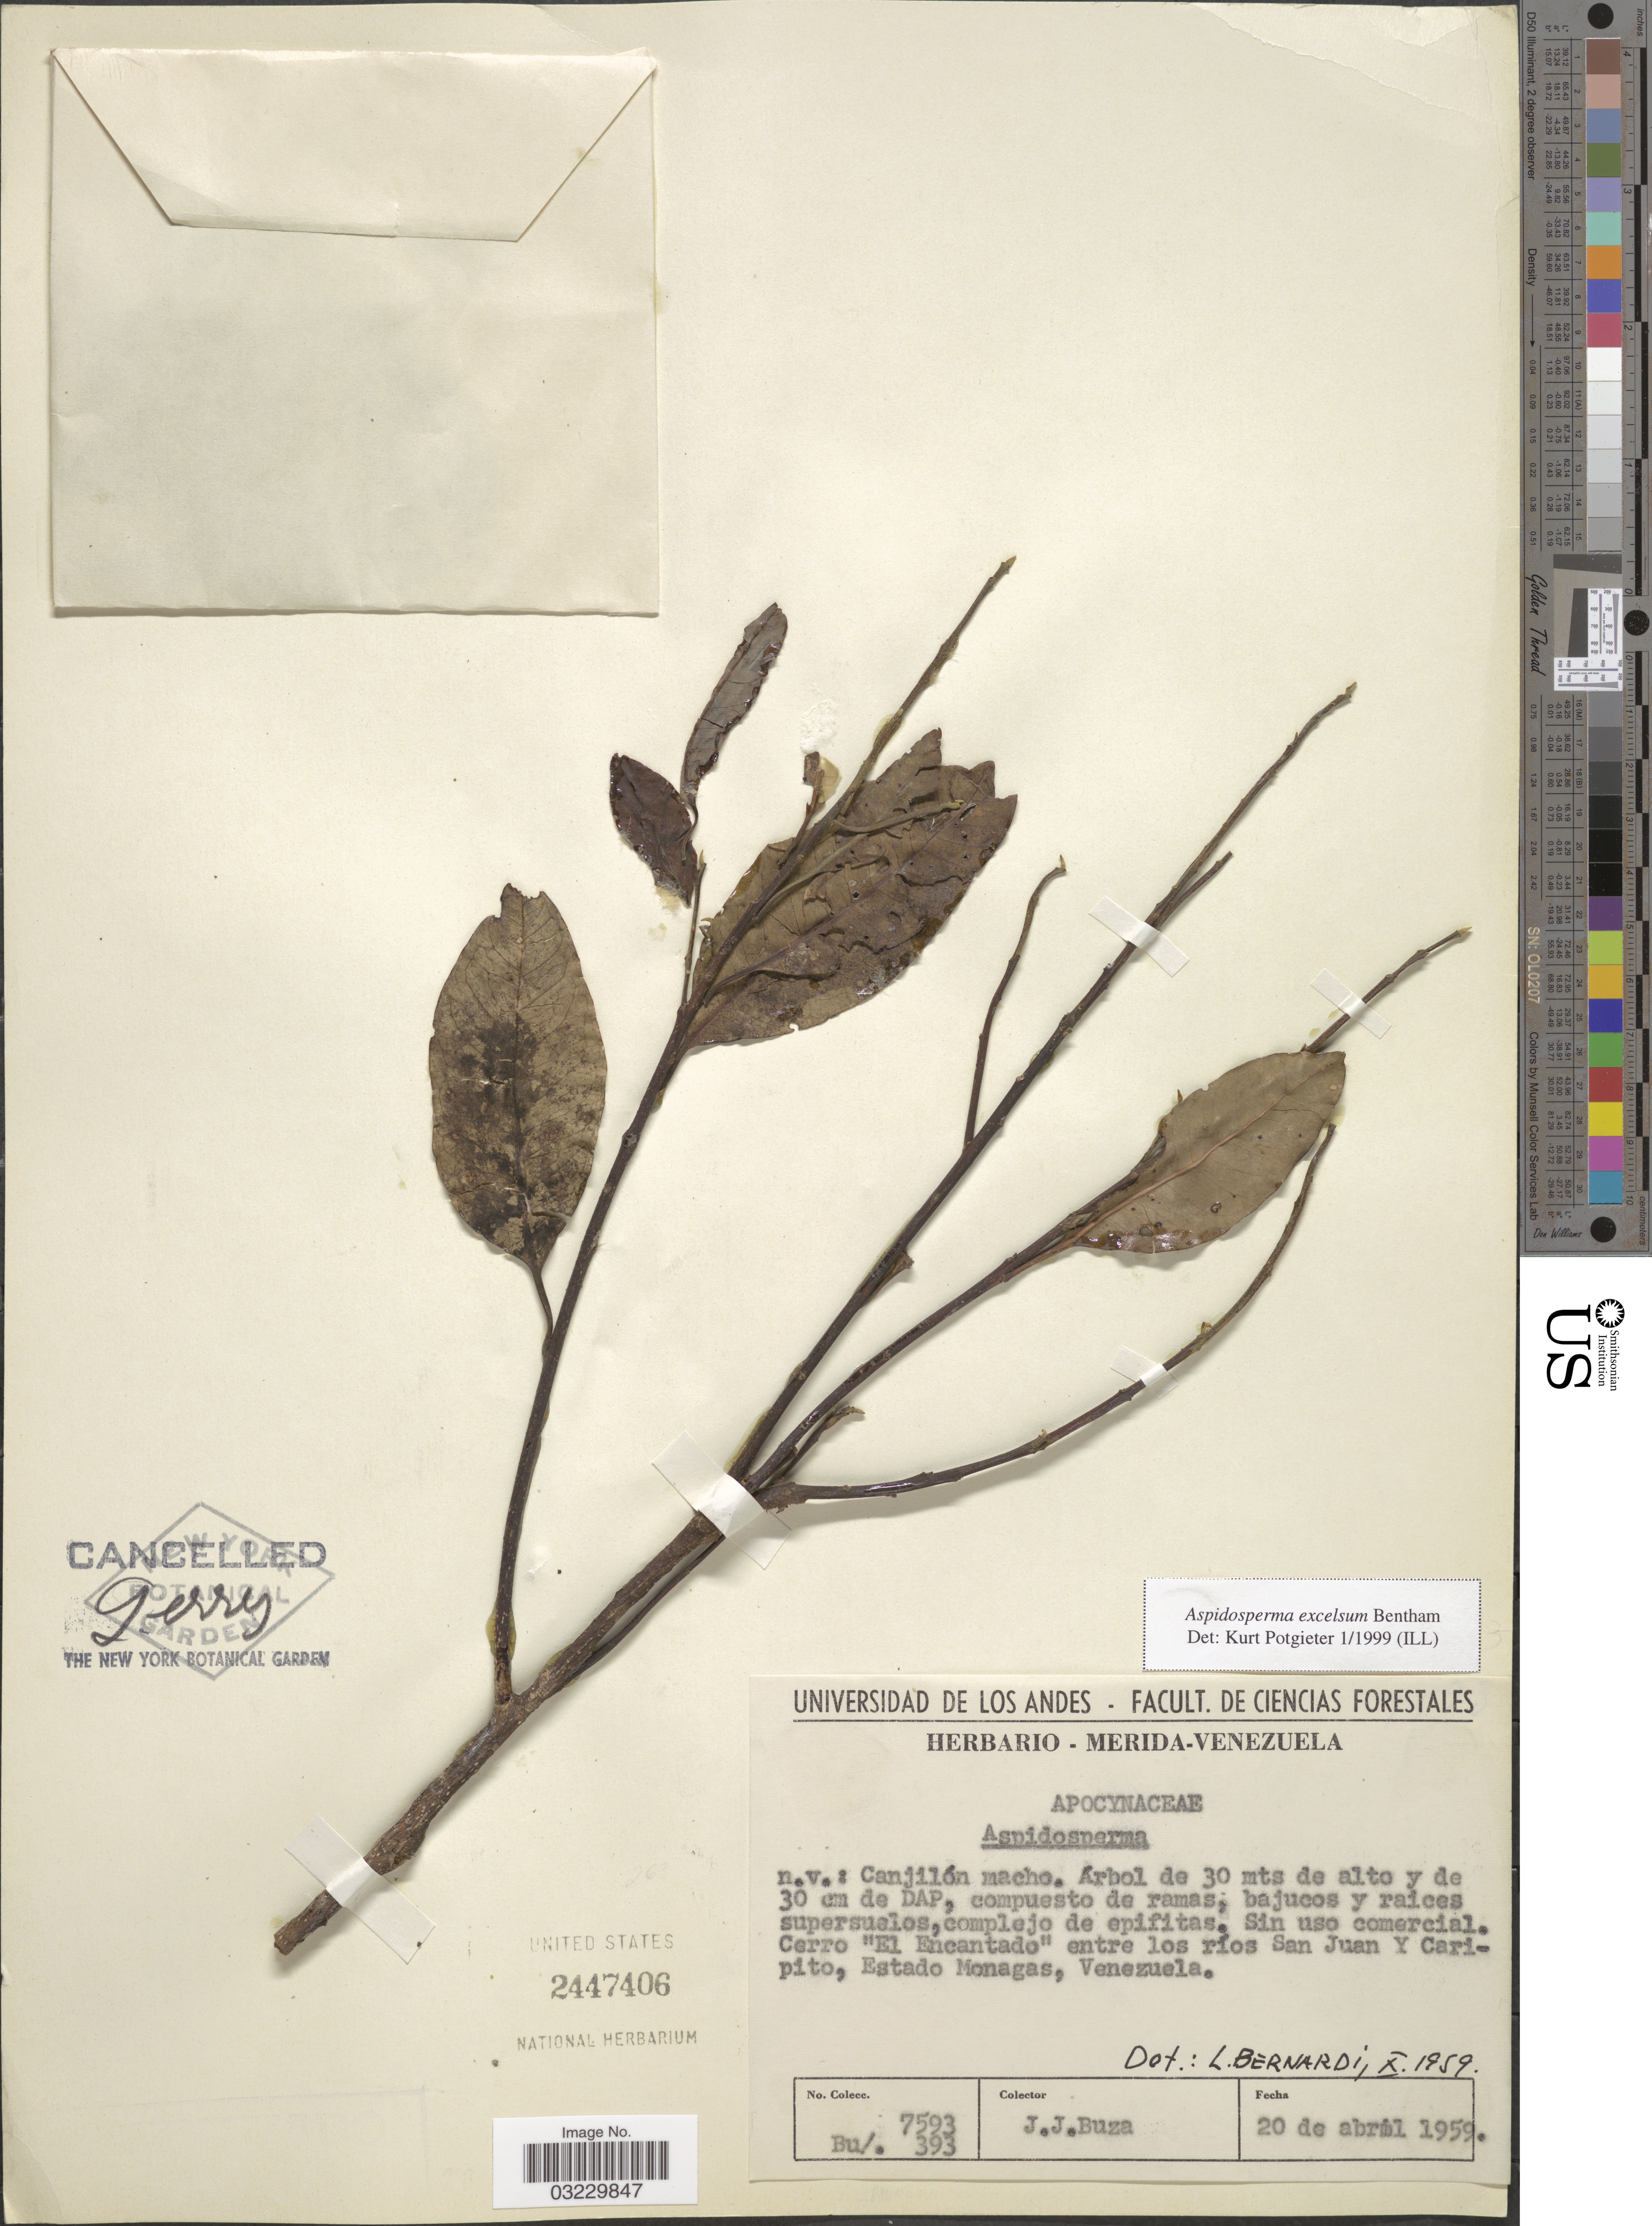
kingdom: Plantae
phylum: Tracheophyta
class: Magnoliopsida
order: Gentianales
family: Apocynaceae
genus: Aspidosperma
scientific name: Aspidosperma excelsum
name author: Benth.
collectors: J. Buza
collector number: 7593/Bu/.393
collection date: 1959-04-20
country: Venezuela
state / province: Monagas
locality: Cerro "El Encantado" entre los ríos San Juan y Caripito.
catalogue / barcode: US 2447406